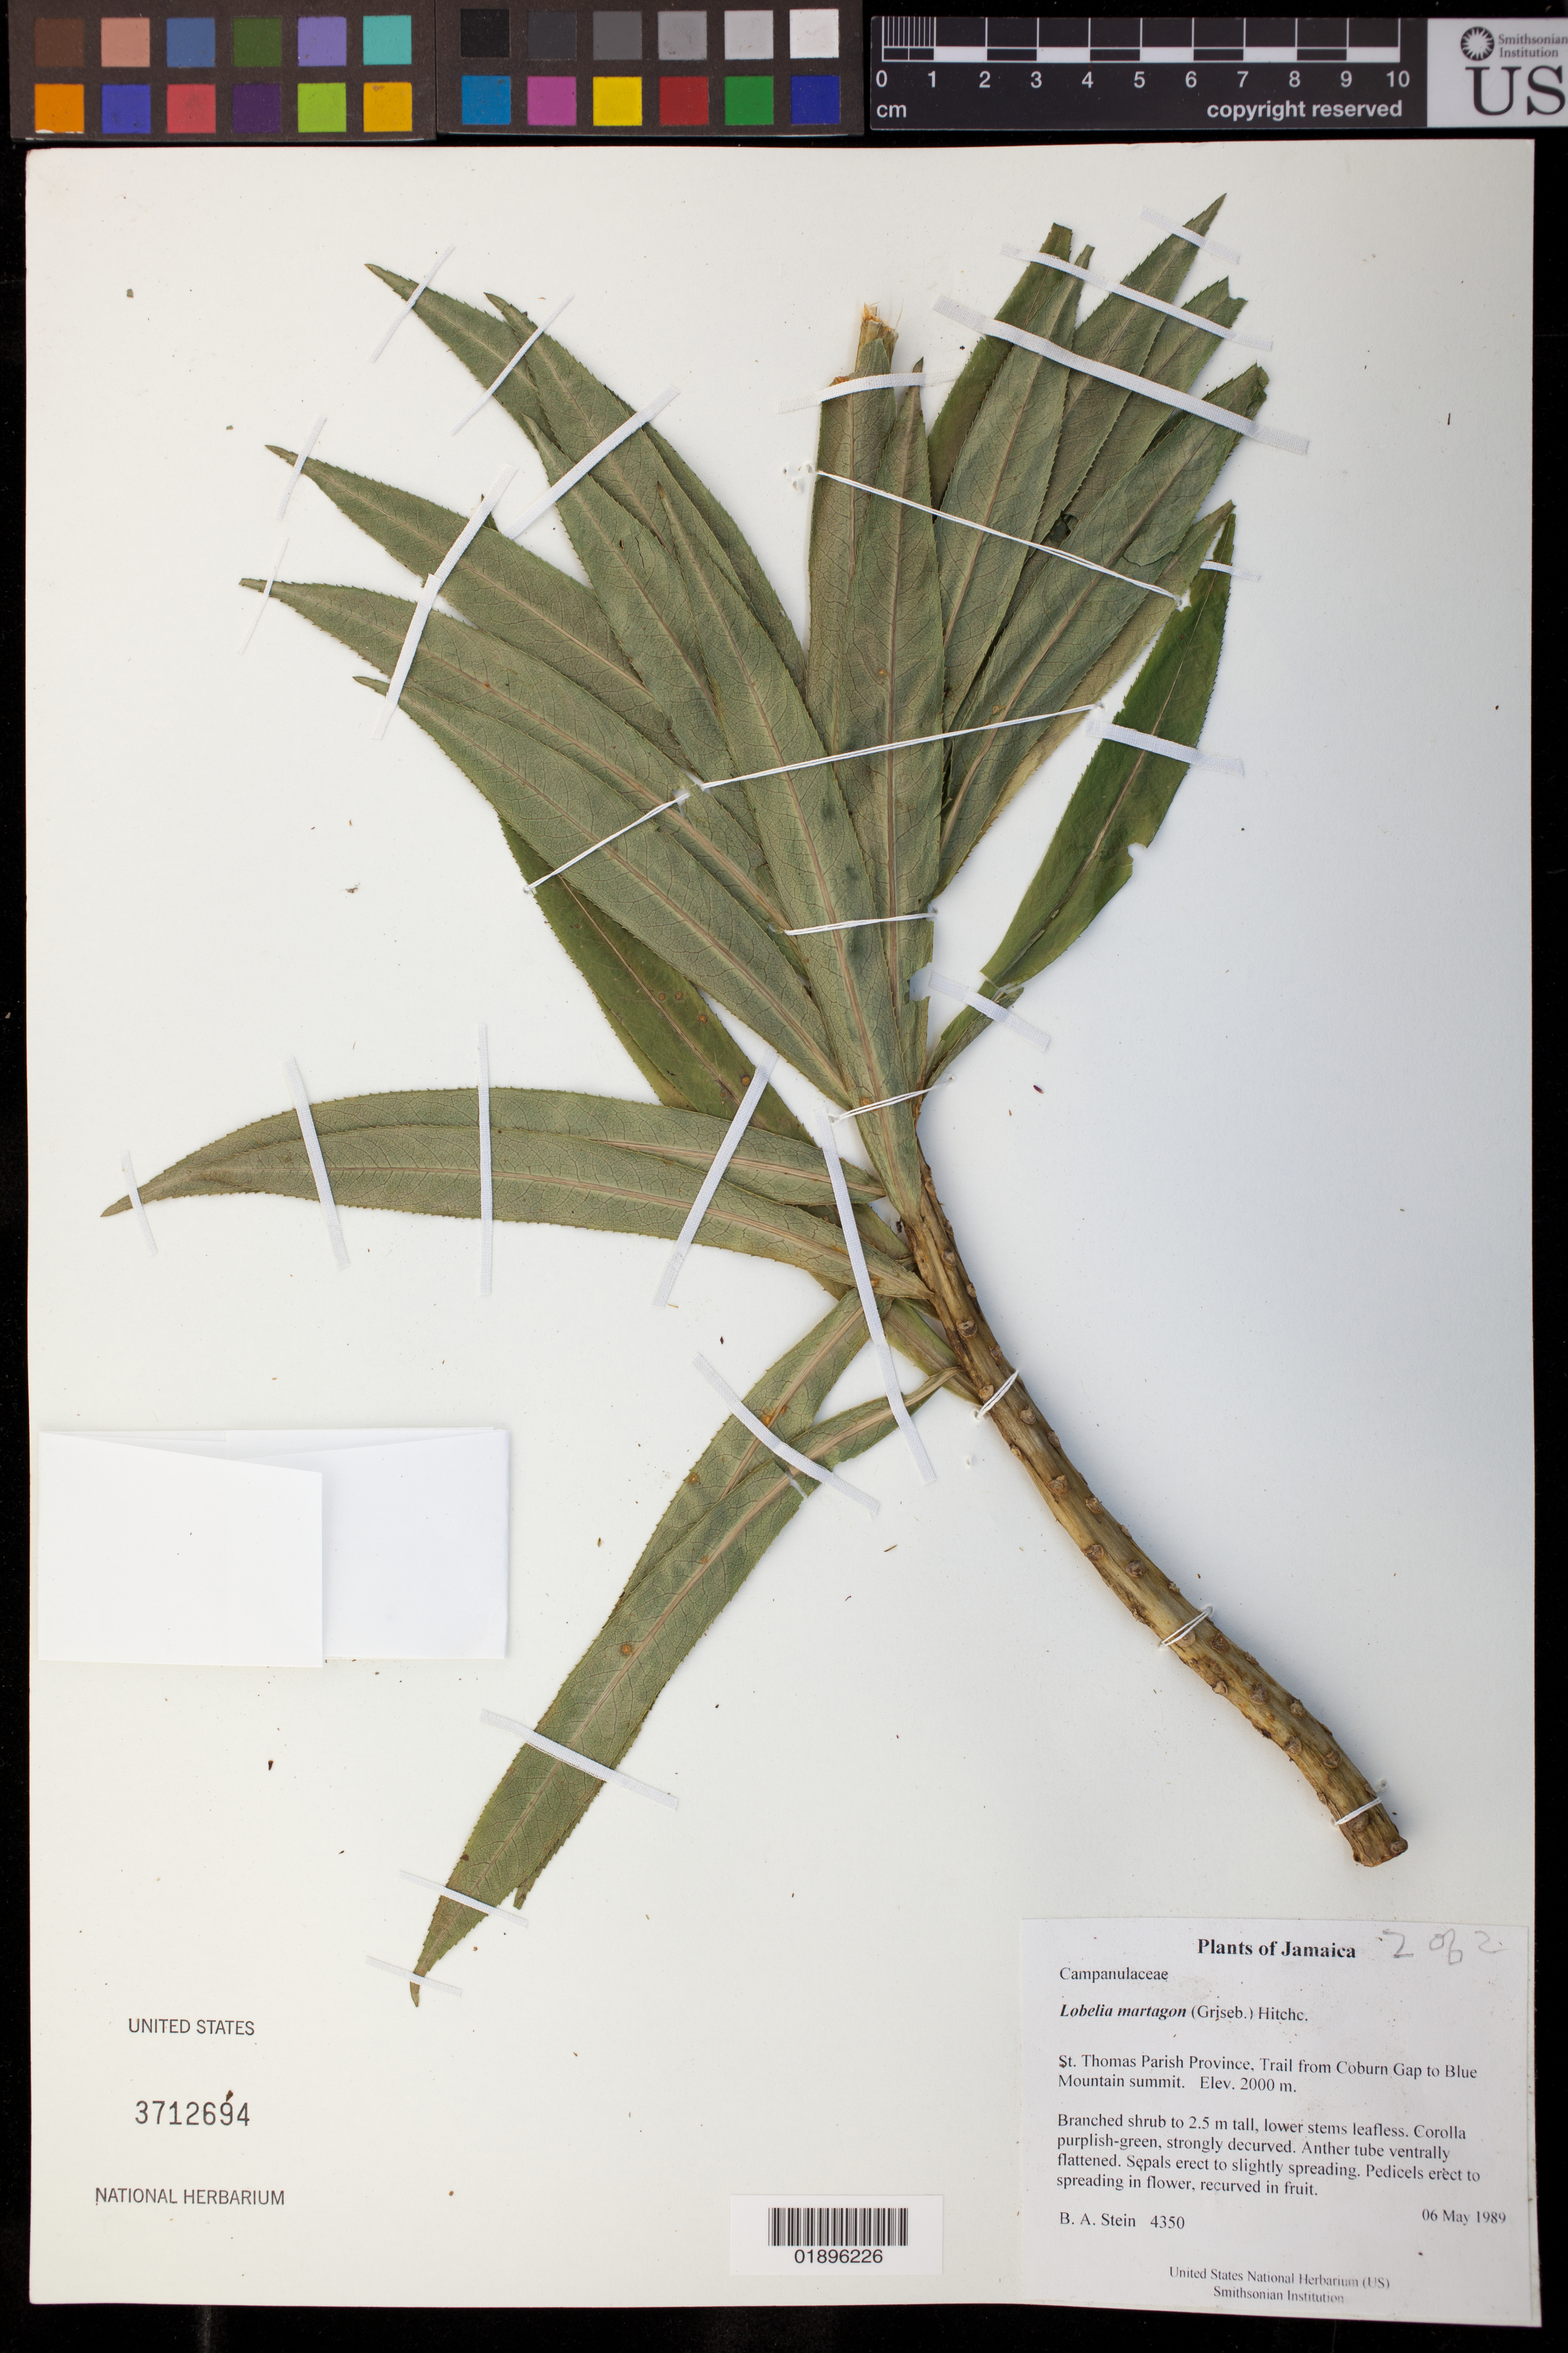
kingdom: Plantae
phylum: Tracheophyta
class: Magnoliopsida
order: Asterales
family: Campanulaceae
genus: Lobelia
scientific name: Lobelia martagon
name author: (Griseb.) Hitchc.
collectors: B. A. Stein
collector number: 4350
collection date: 1989-05-06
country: Jamaica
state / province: Saint Thomas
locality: Trail from Coburn Gap to Blue Mountain summit.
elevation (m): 2000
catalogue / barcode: US 3712694